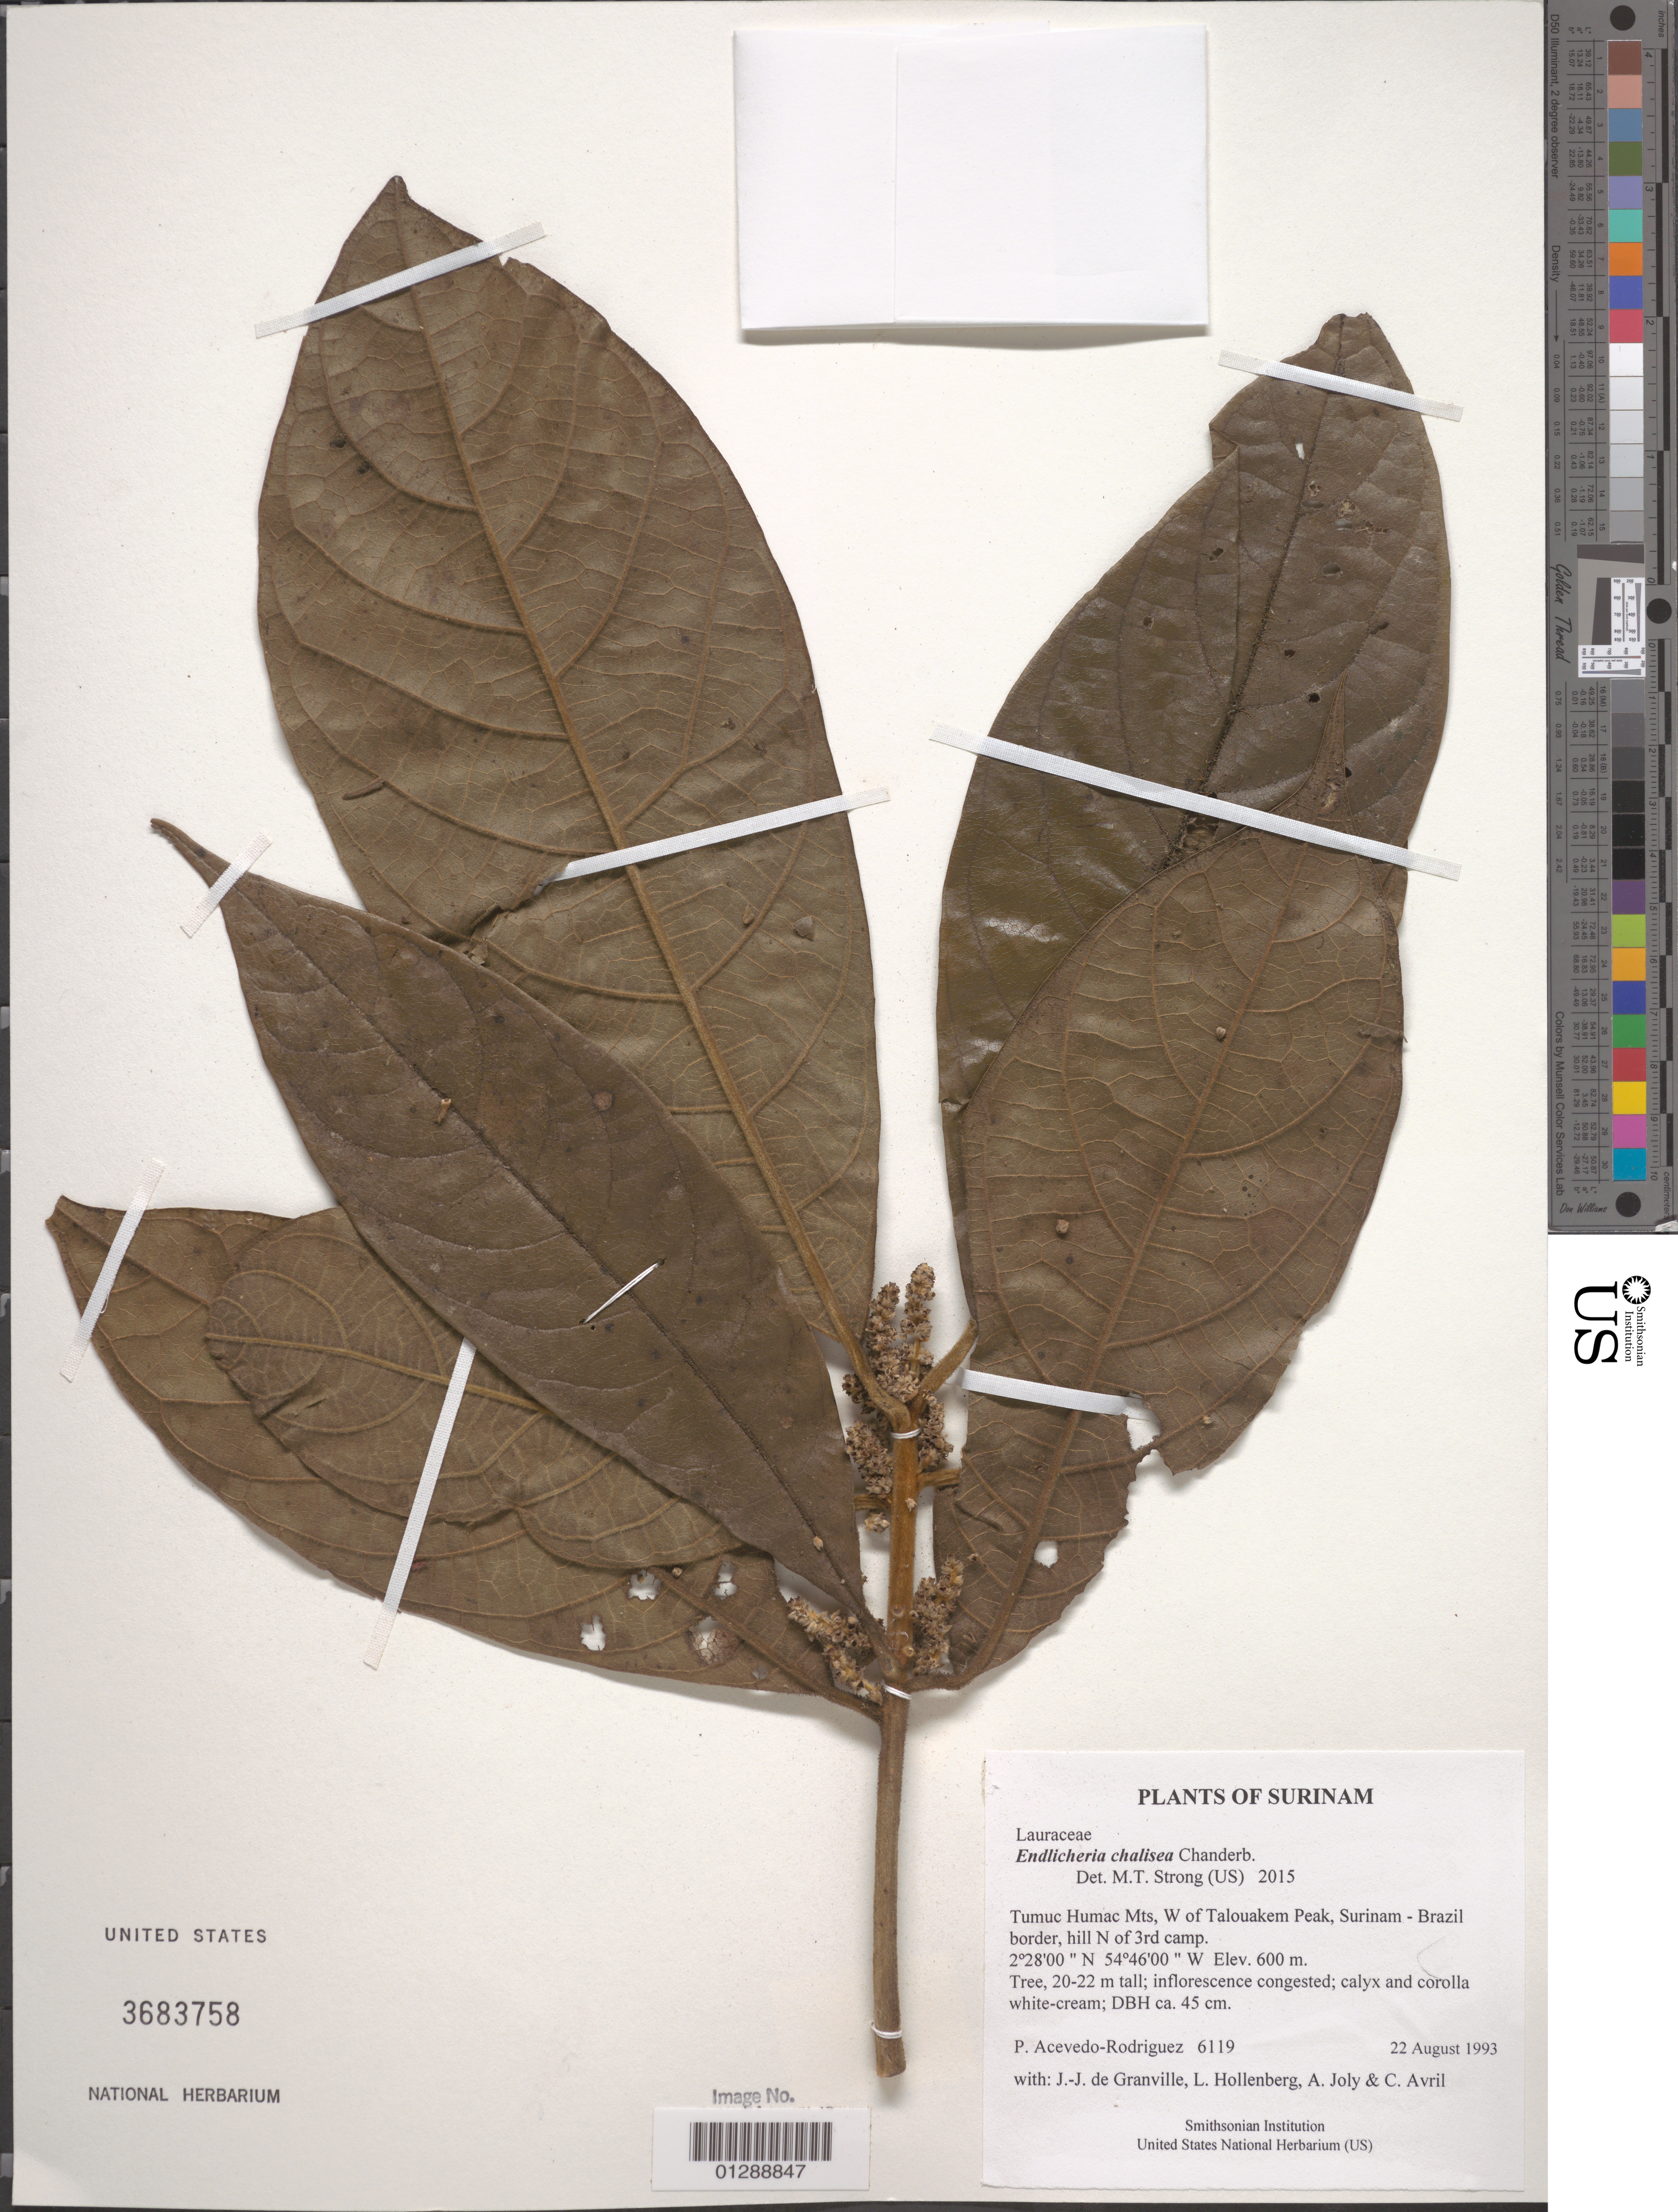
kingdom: Plantae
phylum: Tracheophyta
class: Magnoliopsida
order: Laurales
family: Lauraceae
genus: Endlicheria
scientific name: Endlicheria chalisea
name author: Chanderb.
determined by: Strong, M. T., (US), Smithsonian Institution - National Museum of Natural History (UNITED STATES)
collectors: P. Acevedo-Rodr., J.-J. de Granville, L. Hollenberg, A. Joly & C. Avril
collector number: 6119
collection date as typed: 22 August 1993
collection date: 1993-08-22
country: Suriname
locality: Tumuc Humac Mts, W of Talouakem Peak, Surinam - Brazil border, hill N of 3rd camp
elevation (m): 600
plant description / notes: US, NY, MO, K, P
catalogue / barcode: US 3683758